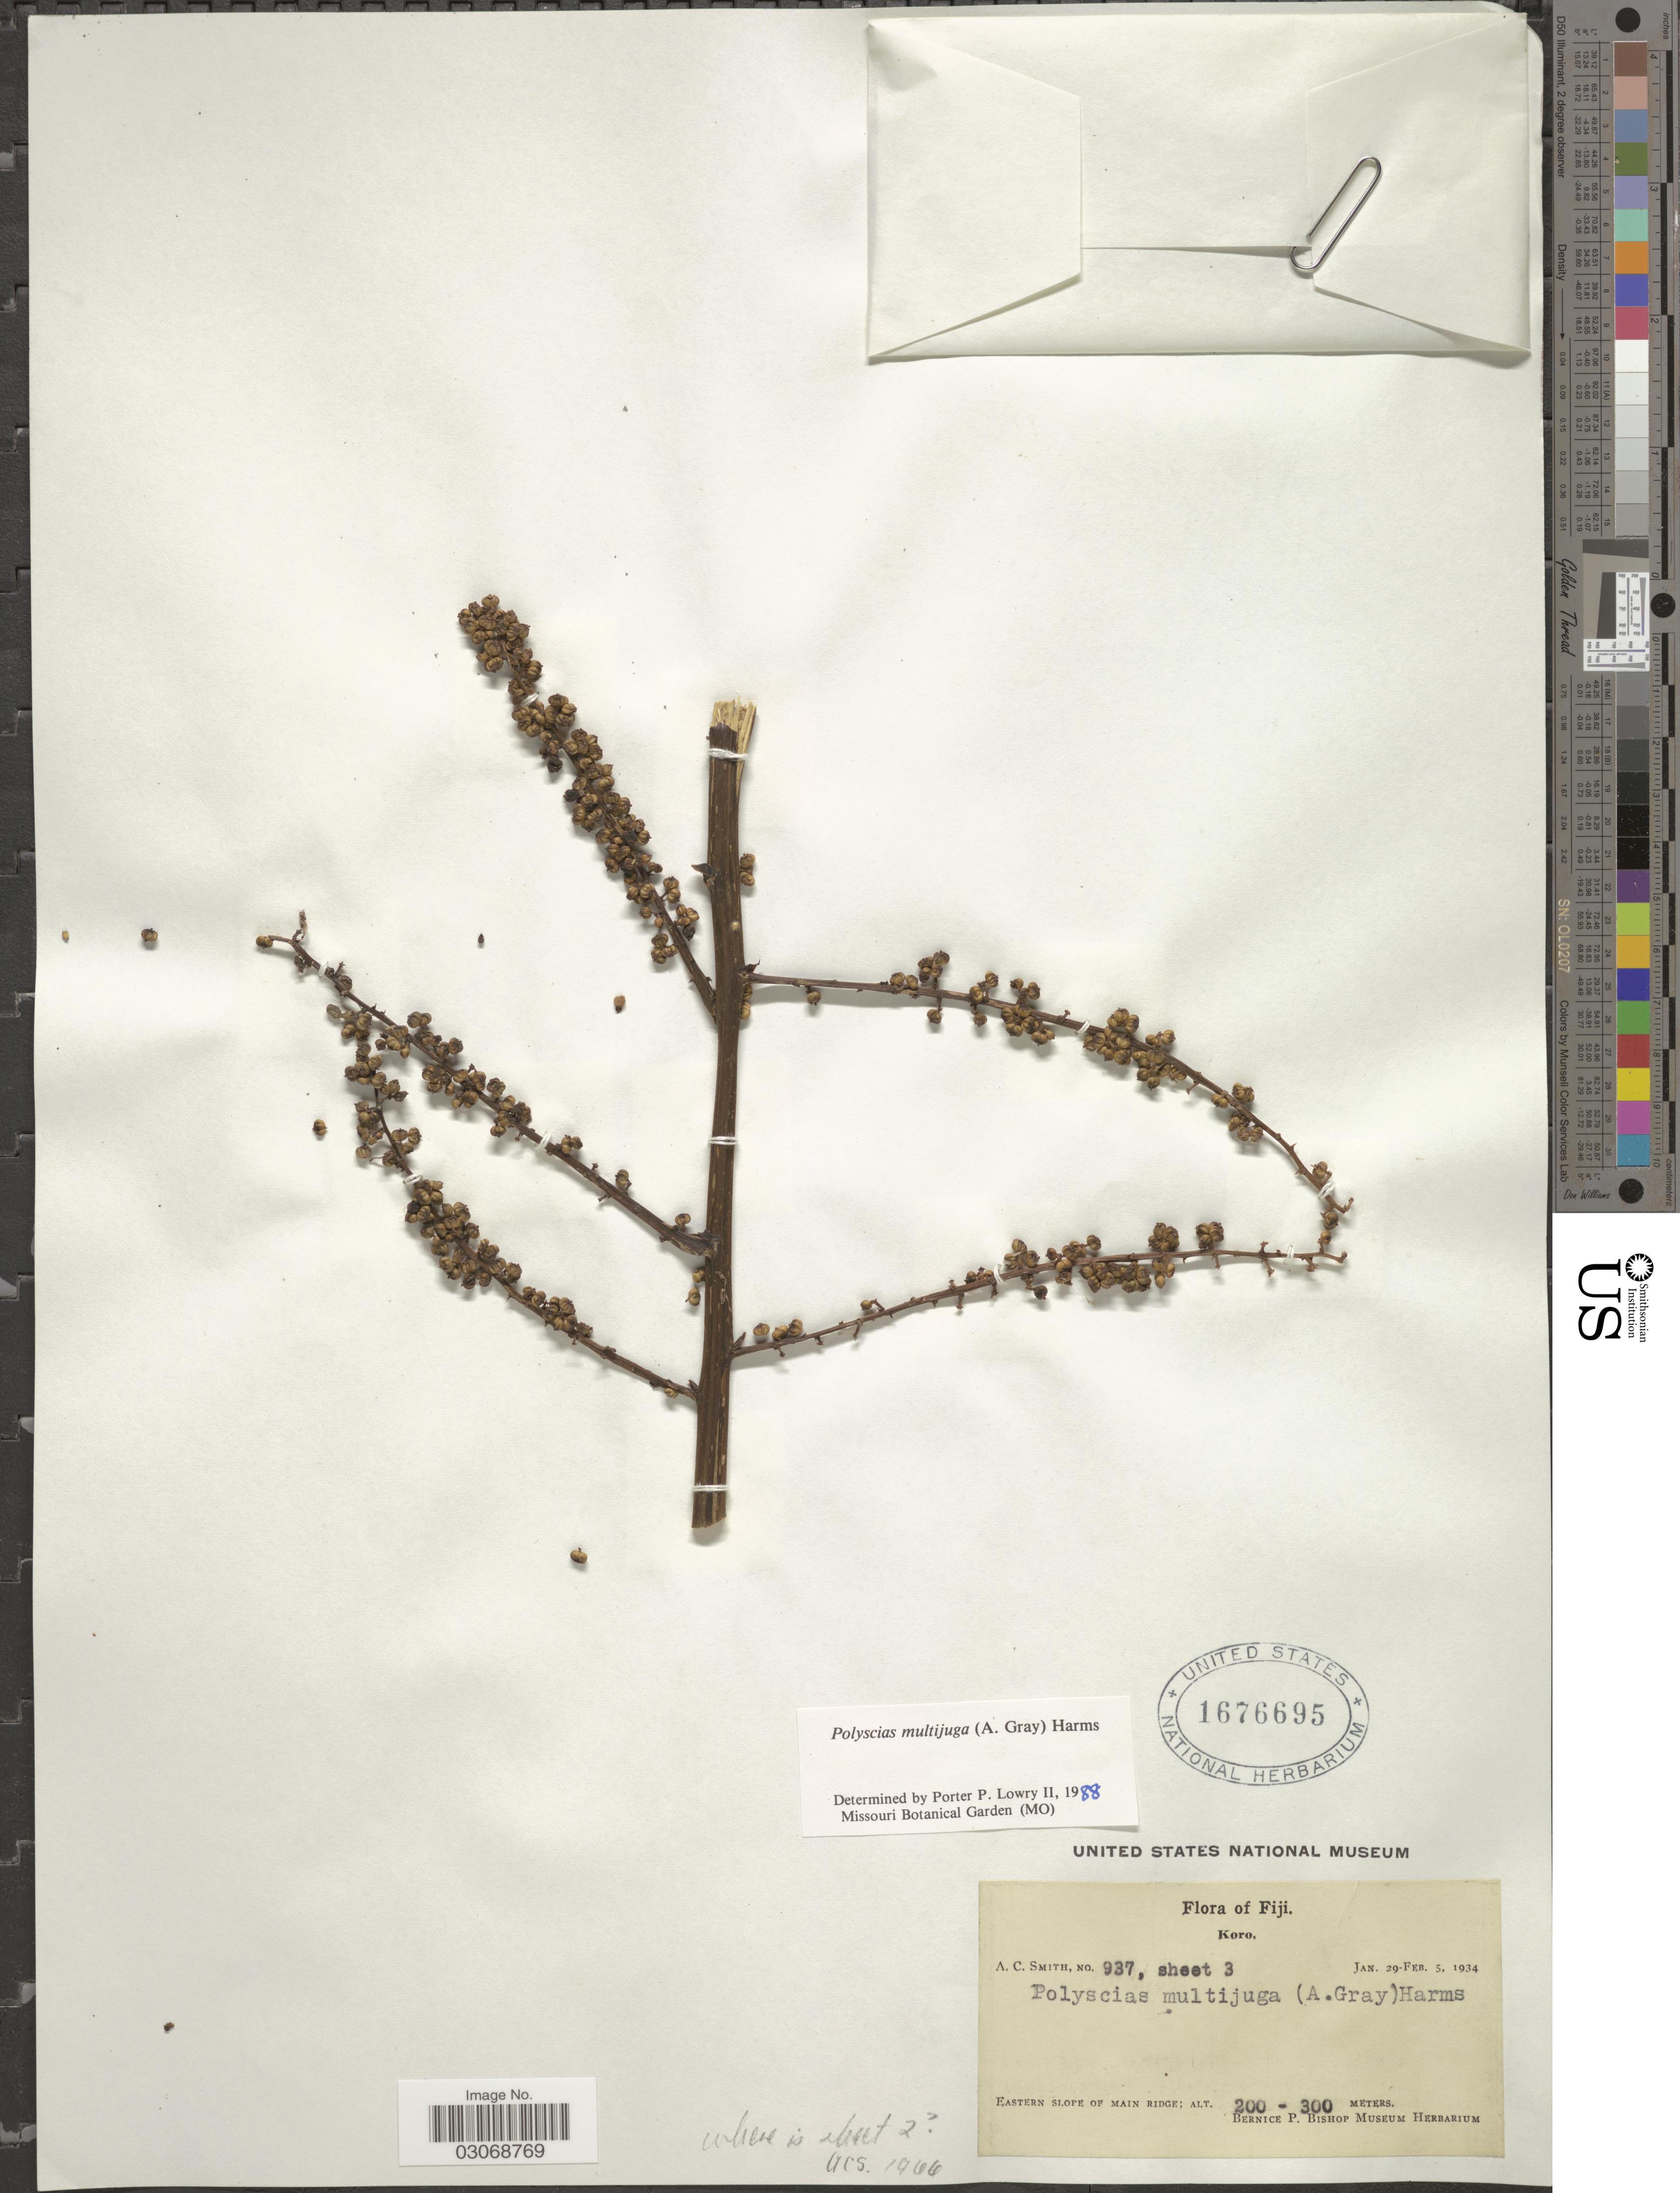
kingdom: Plantae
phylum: Tracheophyta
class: Magnoliopsida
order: Apiales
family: Araliaceae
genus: Polyscias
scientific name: Polyscias multijuga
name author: Harms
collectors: A. C. Smith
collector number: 937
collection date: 1934-01-29/1934-02-05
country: Fiji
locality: Koro. Eastern Slope of Main Ridge.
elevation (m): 200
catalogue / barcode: US 1676695